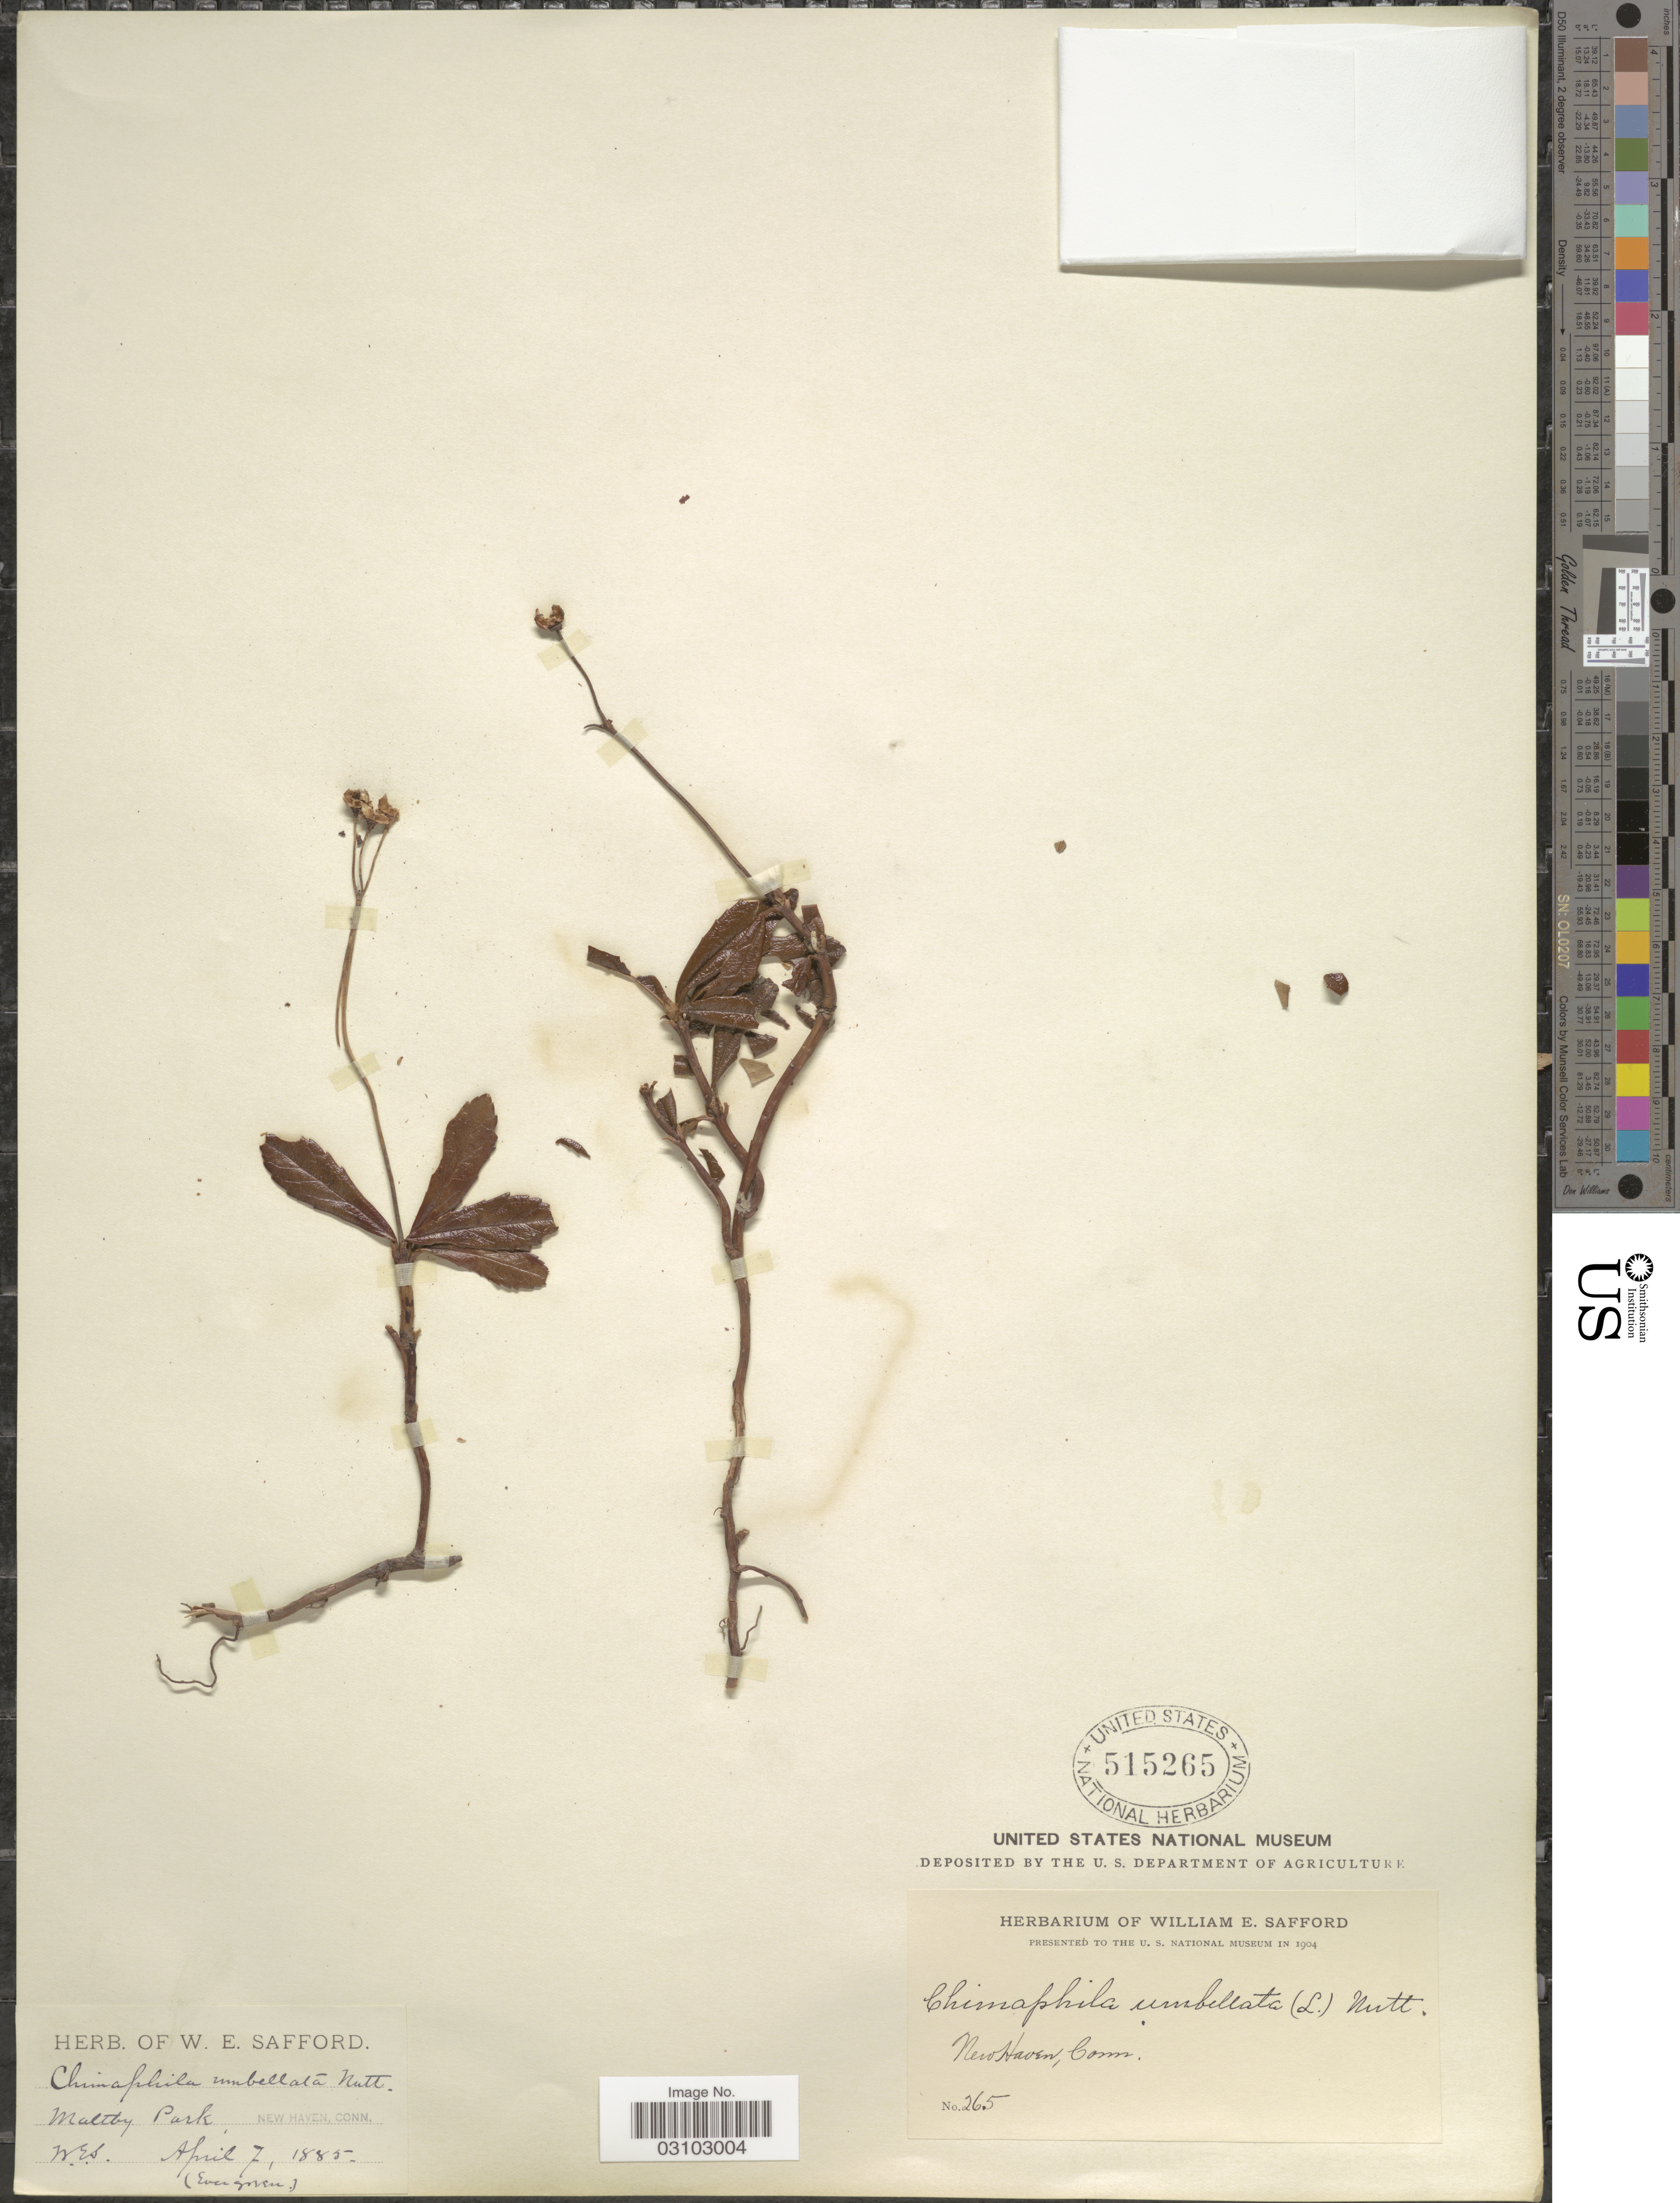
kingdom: Plantae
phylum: Tracheophyta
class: Magnoliopsida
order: Ericales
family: Ericaceae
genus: Chimaphila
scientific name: Chimaphila umbellata subsp. occidentalis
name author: (Rydb.) Hultén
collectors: W. E. Safford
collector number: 265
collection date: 1885-04-07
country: United States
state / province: Connecticut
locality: Maltby Park, New Haven.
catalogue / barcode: US 515265